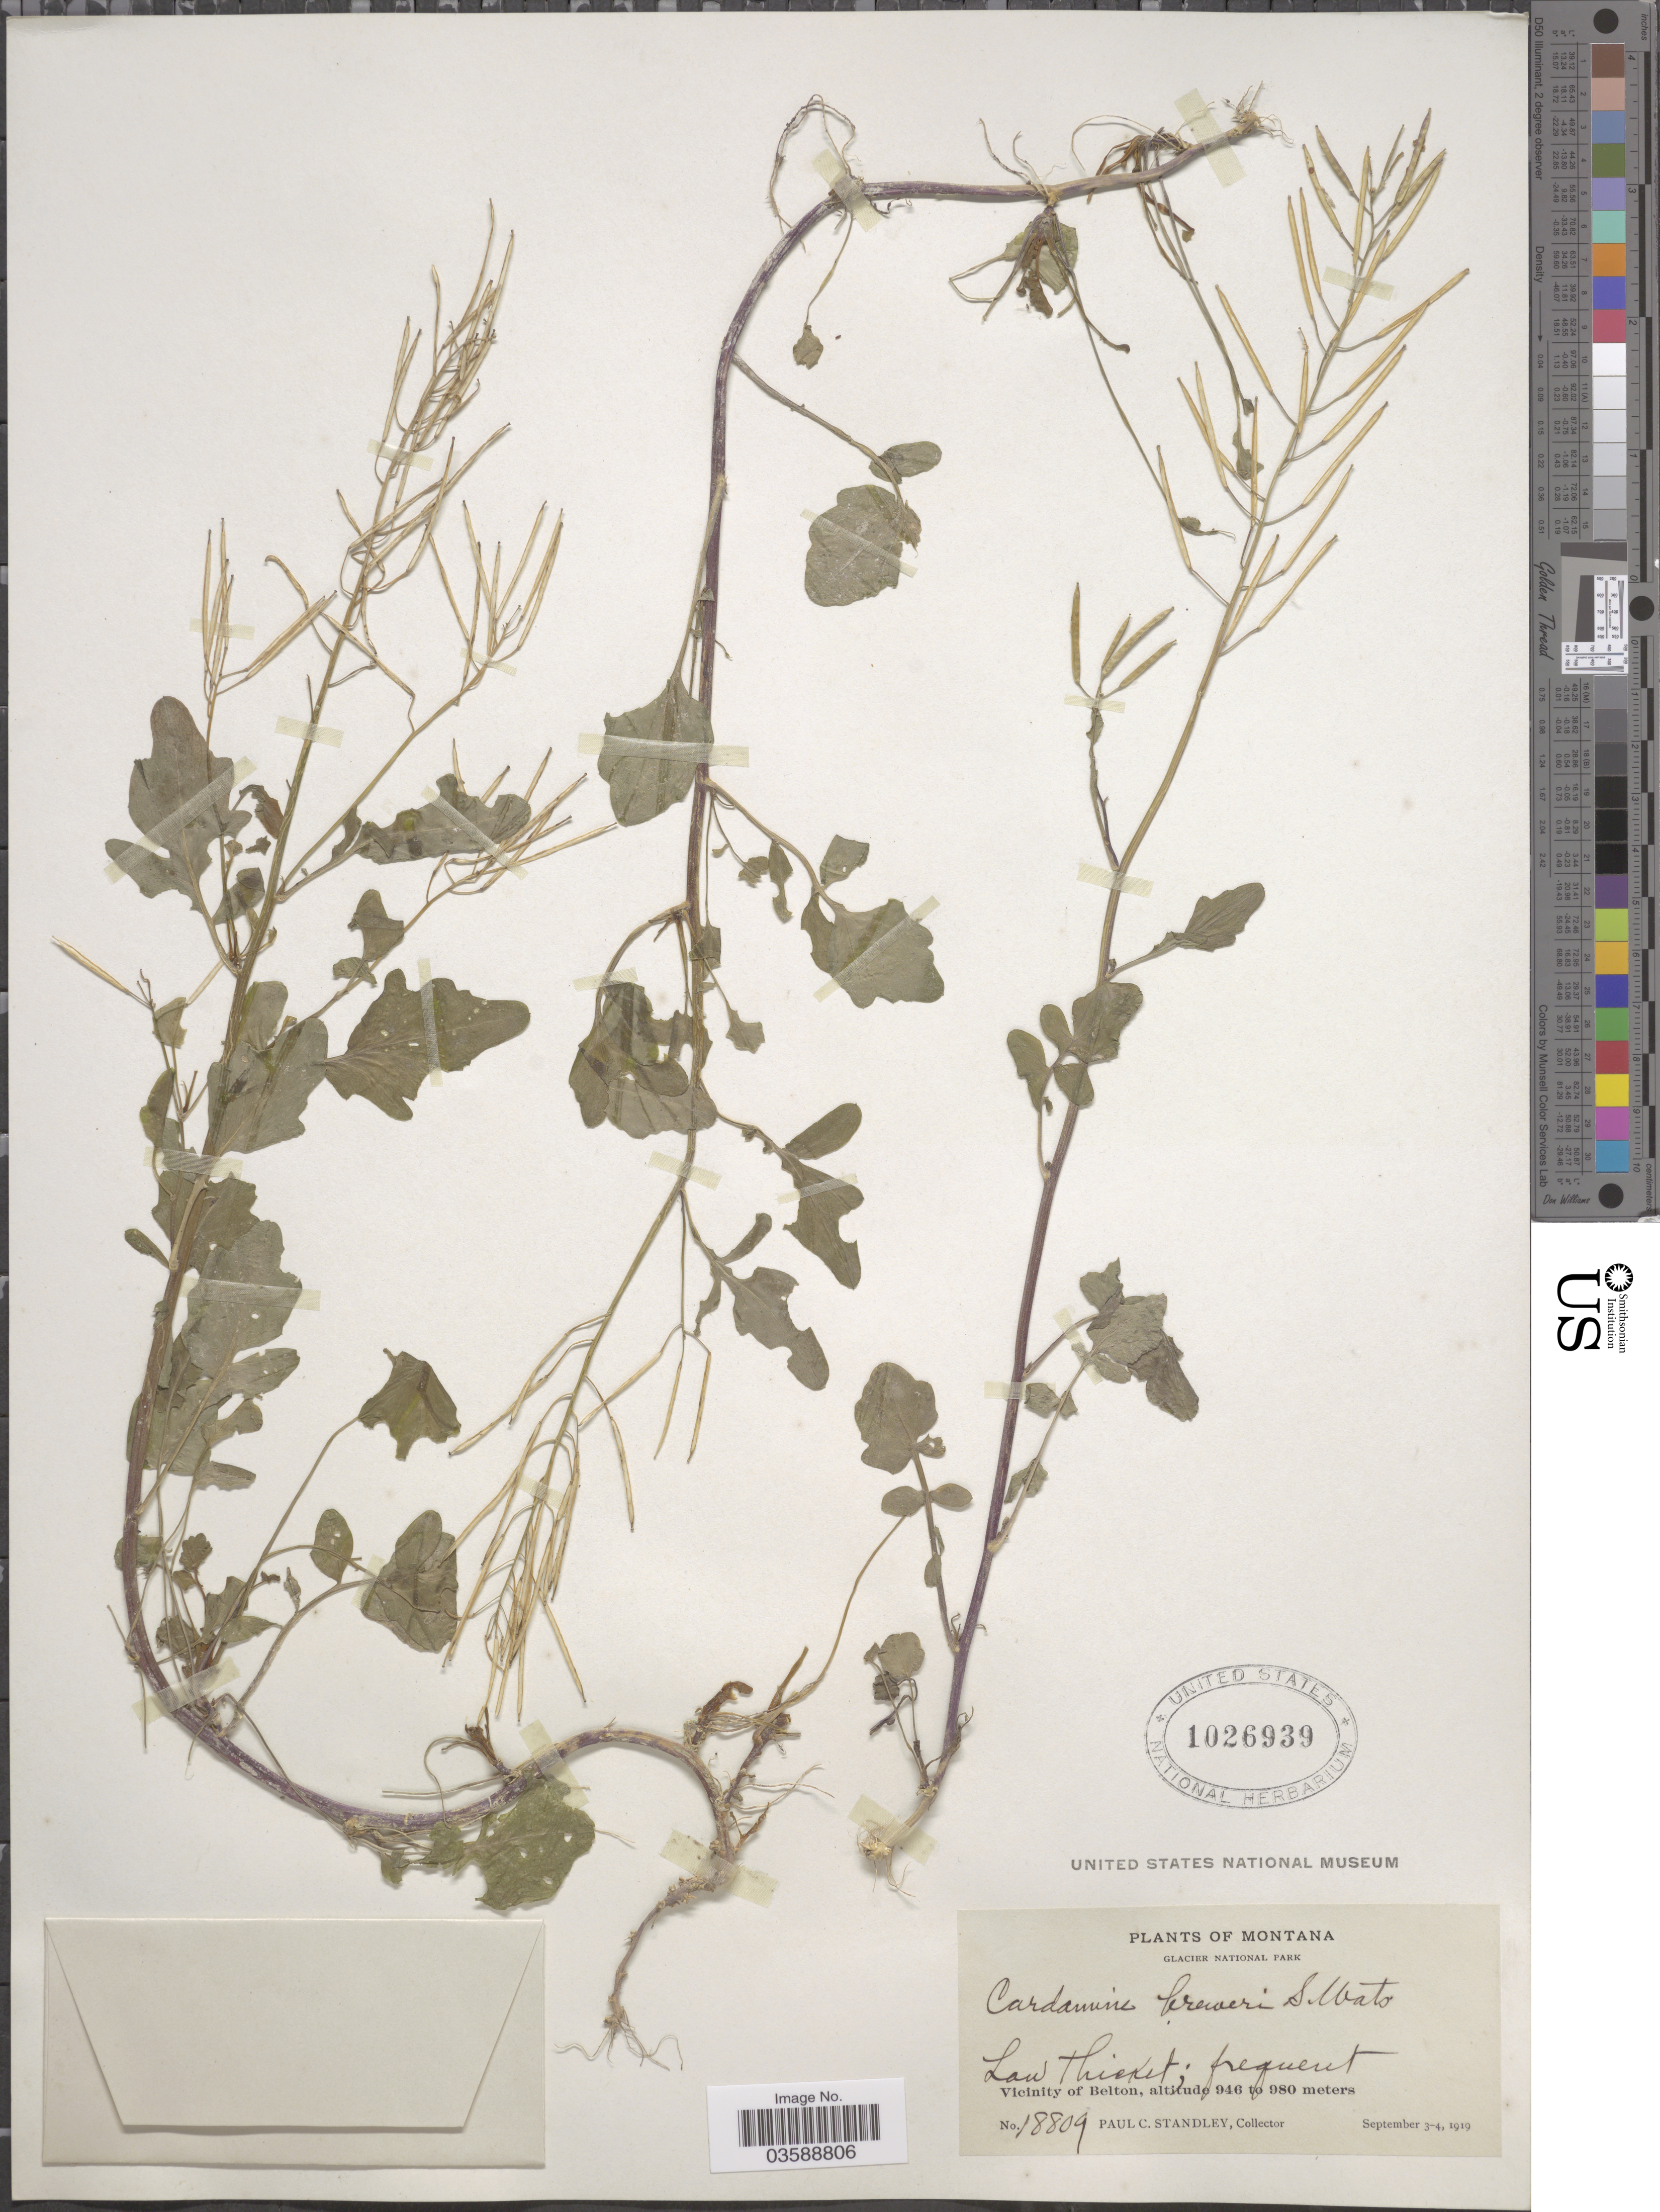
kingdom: Plantae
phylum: Tracheophyta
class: Magnoliopsida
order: Brassicales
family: Brassicaceae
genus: Cardamine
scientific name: Cardamine breweri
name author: S. Watson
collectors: P. C. Standley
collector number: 18809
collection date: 1919-09-03/1919-09-04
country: United States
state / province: Montana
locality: Glacier National Park. Vicinity of Belton.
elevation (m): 946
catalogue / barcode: US 1026939